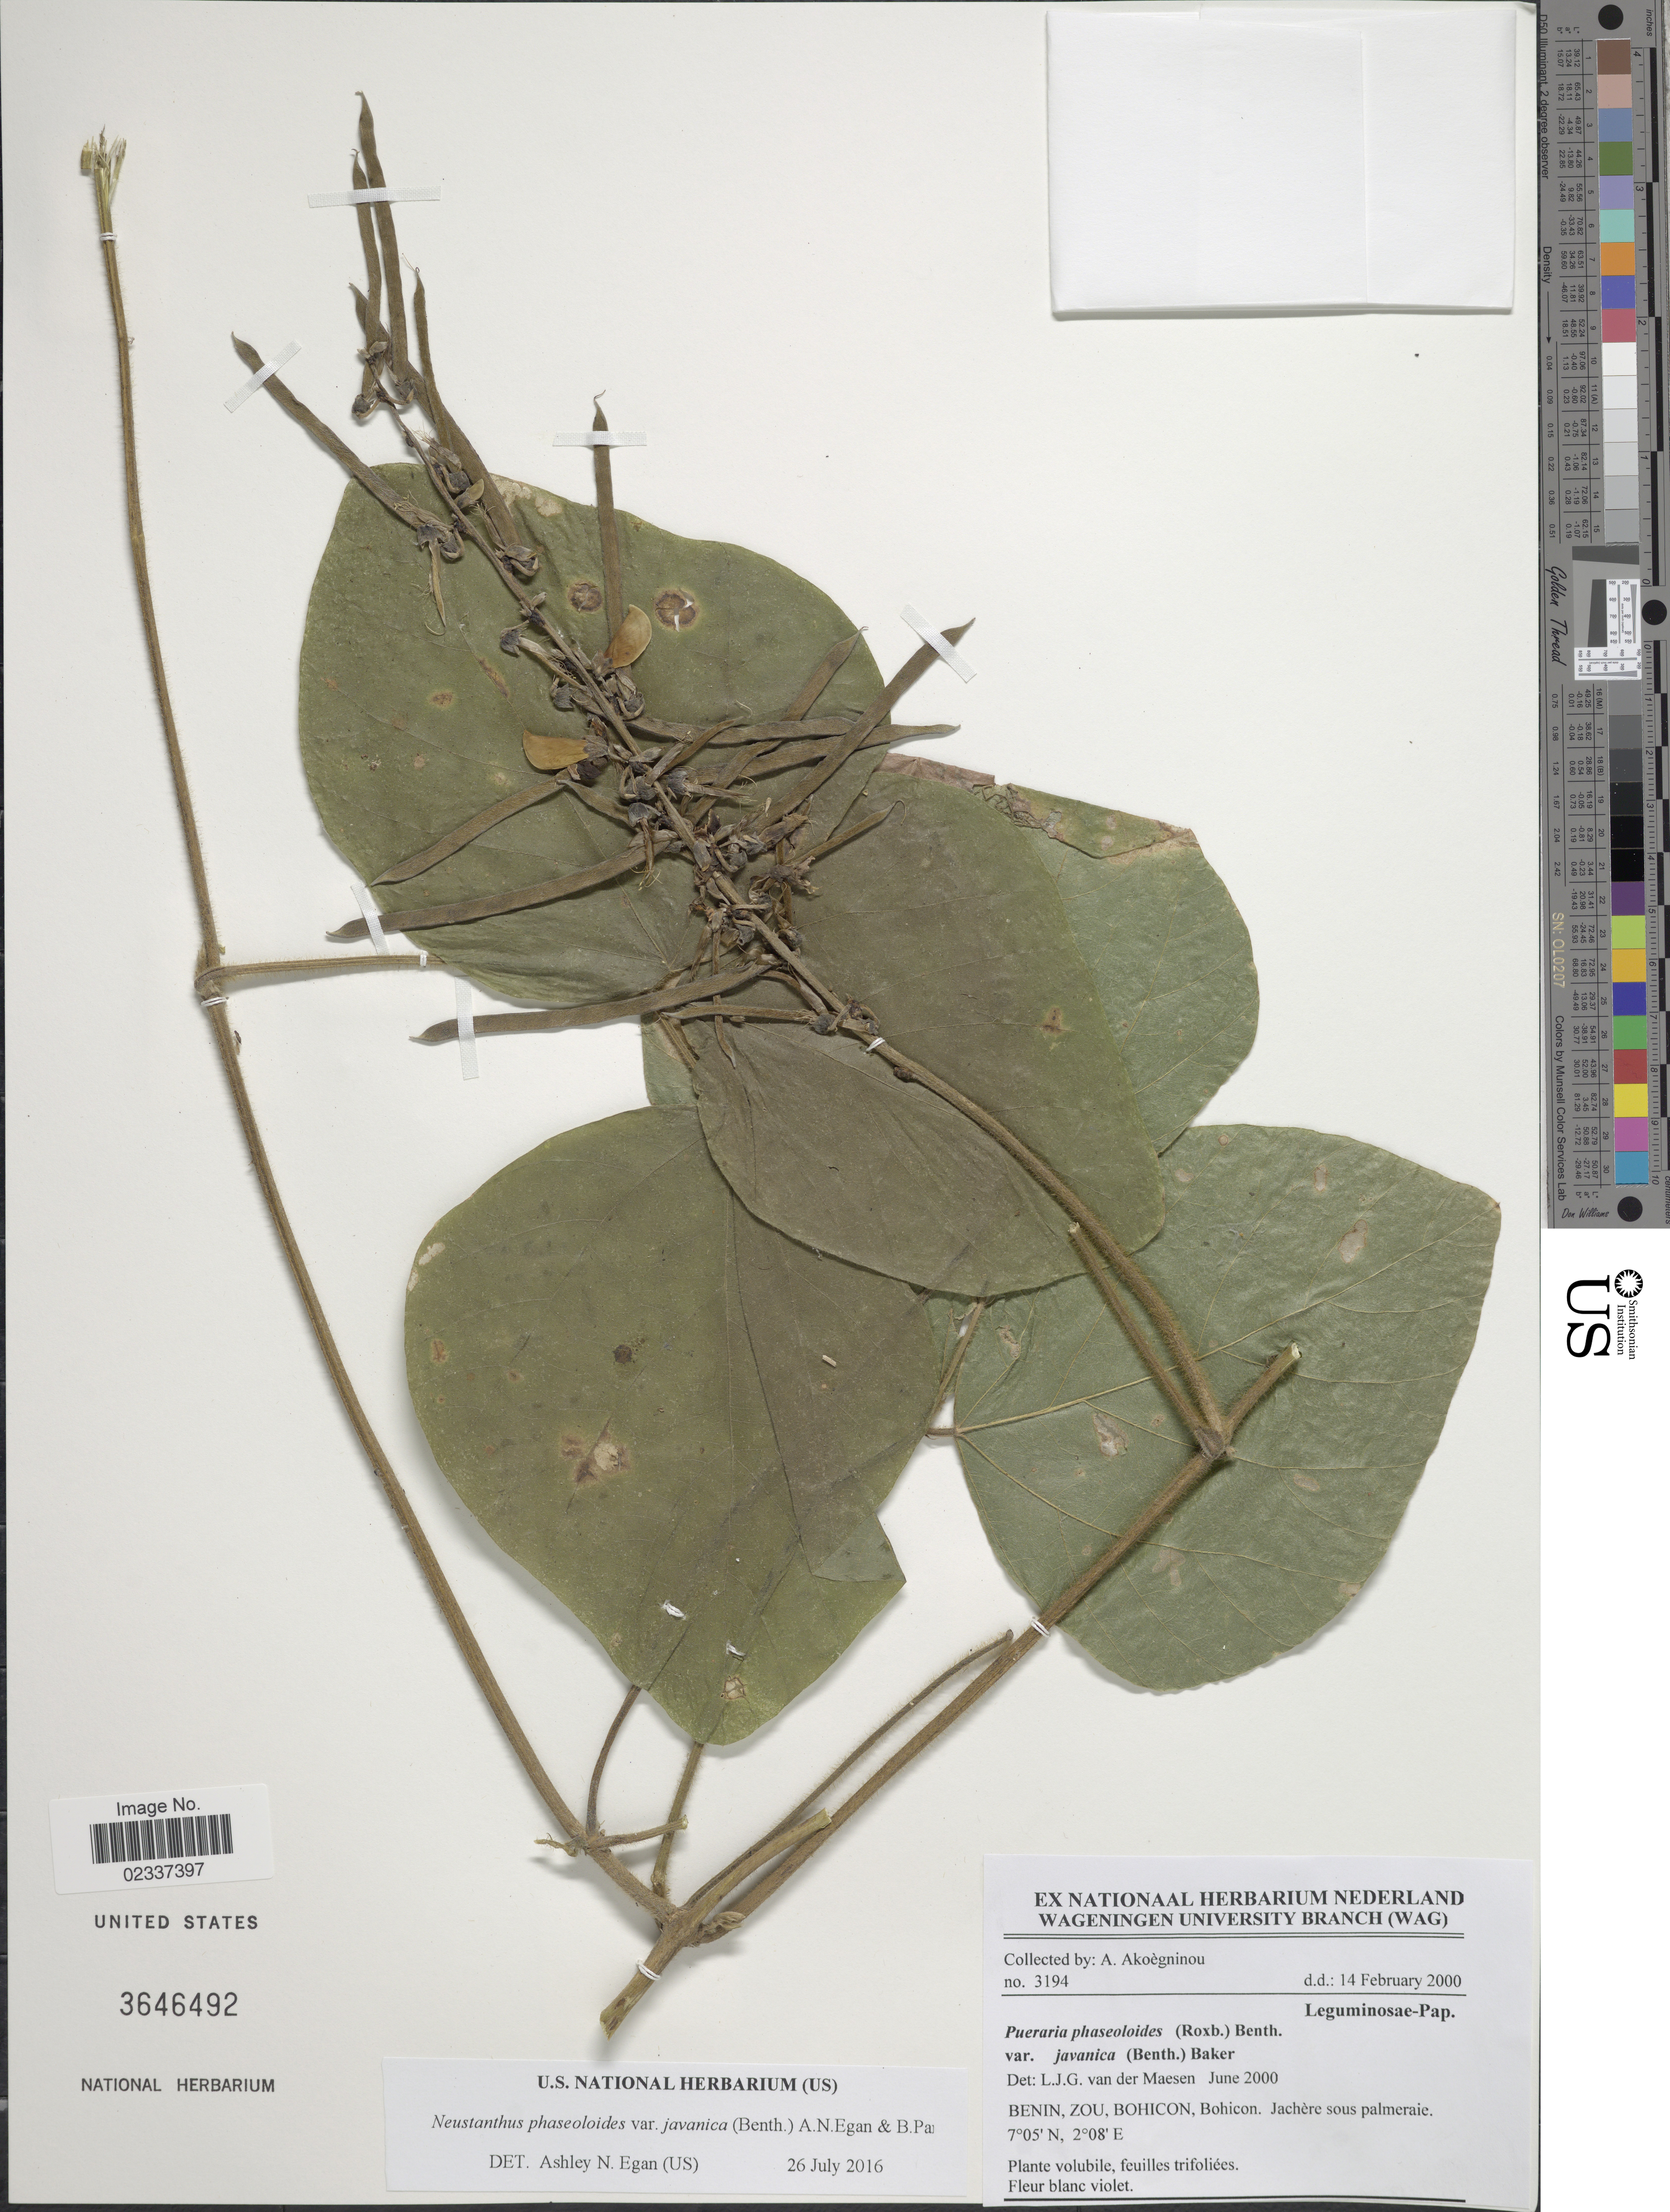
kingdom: Plantae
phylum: Tracheophyta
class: Magnoliopsida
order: Fabales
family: Fabaceae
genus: Neustanthus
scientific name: Neustanthus phaseoloides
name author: (Roxb.) Benth.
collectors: A. Akoegninou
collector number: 3194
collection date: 2000-02-14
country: Benin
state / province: Zou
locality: Benin, Zou, Bohicon, Bohicon, Jachere sous palmeraie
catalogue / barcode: US 3646492